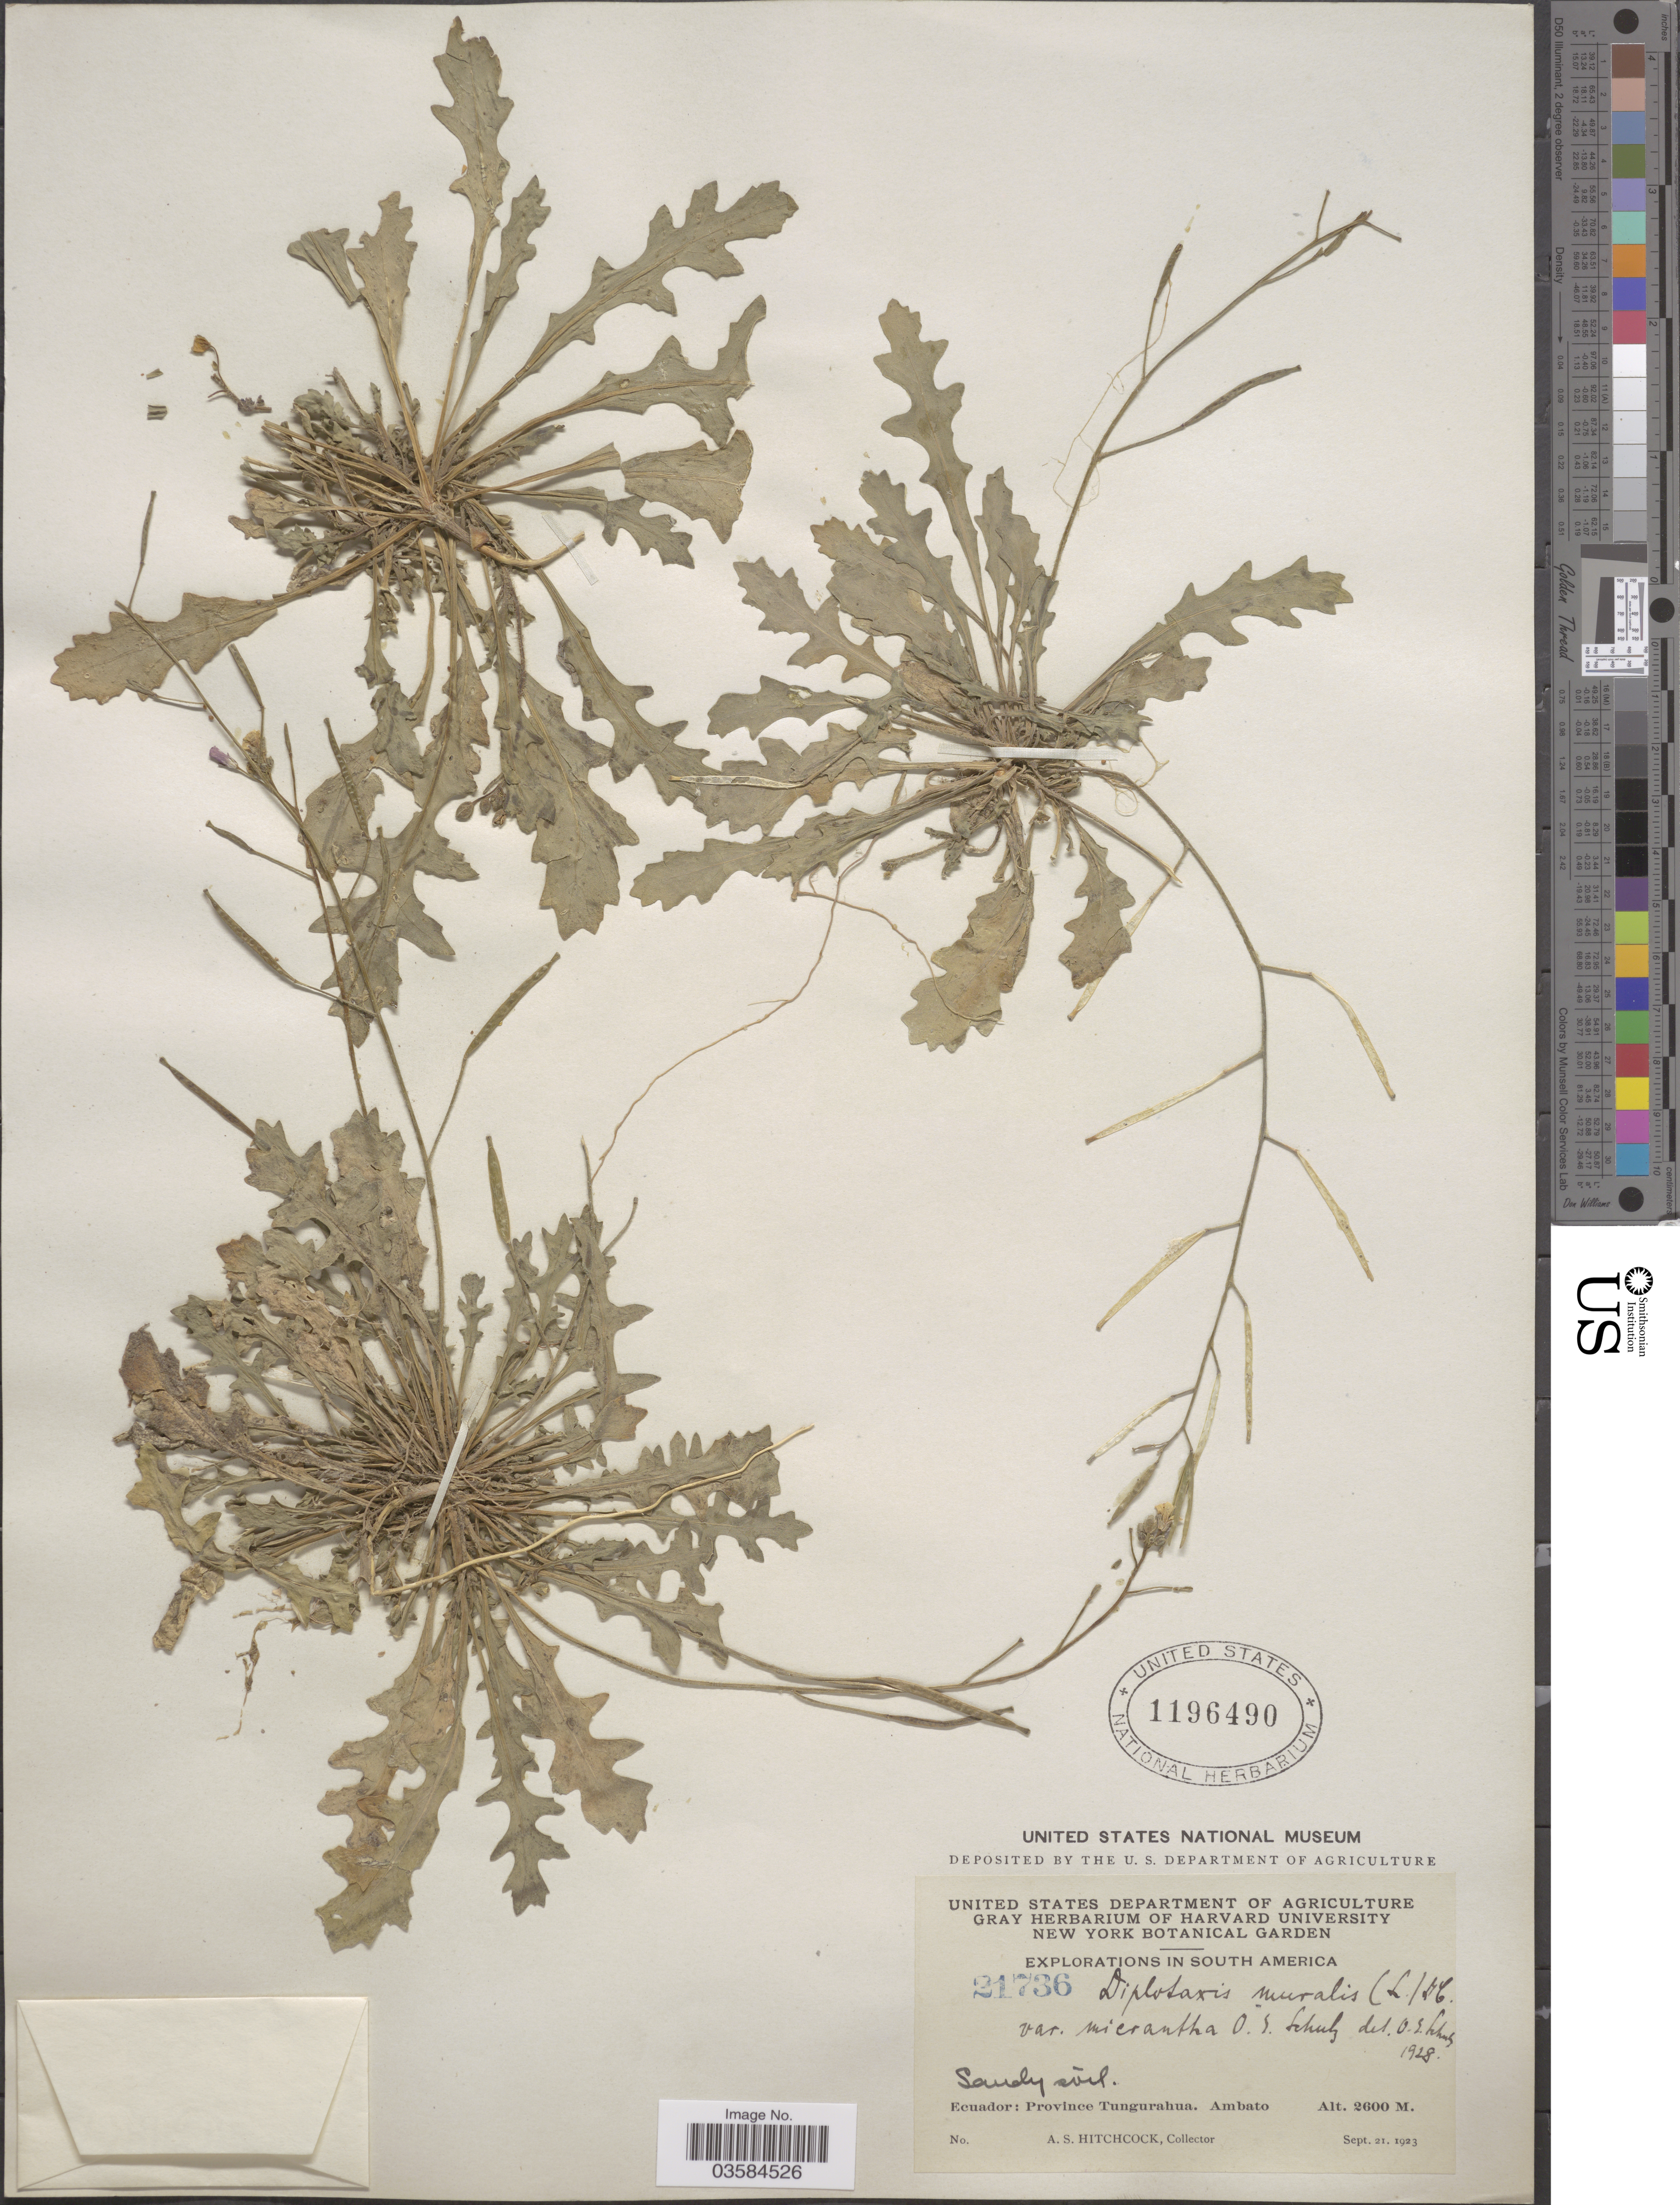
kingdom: Plantae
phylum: Tracheophyta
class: Magnoliopsida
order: Brassicales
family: Brassicaceae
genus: Diplotaxis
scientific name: Diplotaxis muralis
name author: (L.) DC.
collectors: A. S. Hitchcock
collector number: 21736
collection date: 1923-09-21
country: Ecuador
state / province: Tungurahua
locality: Ambato.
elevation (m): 2600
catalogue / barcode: US 1196490